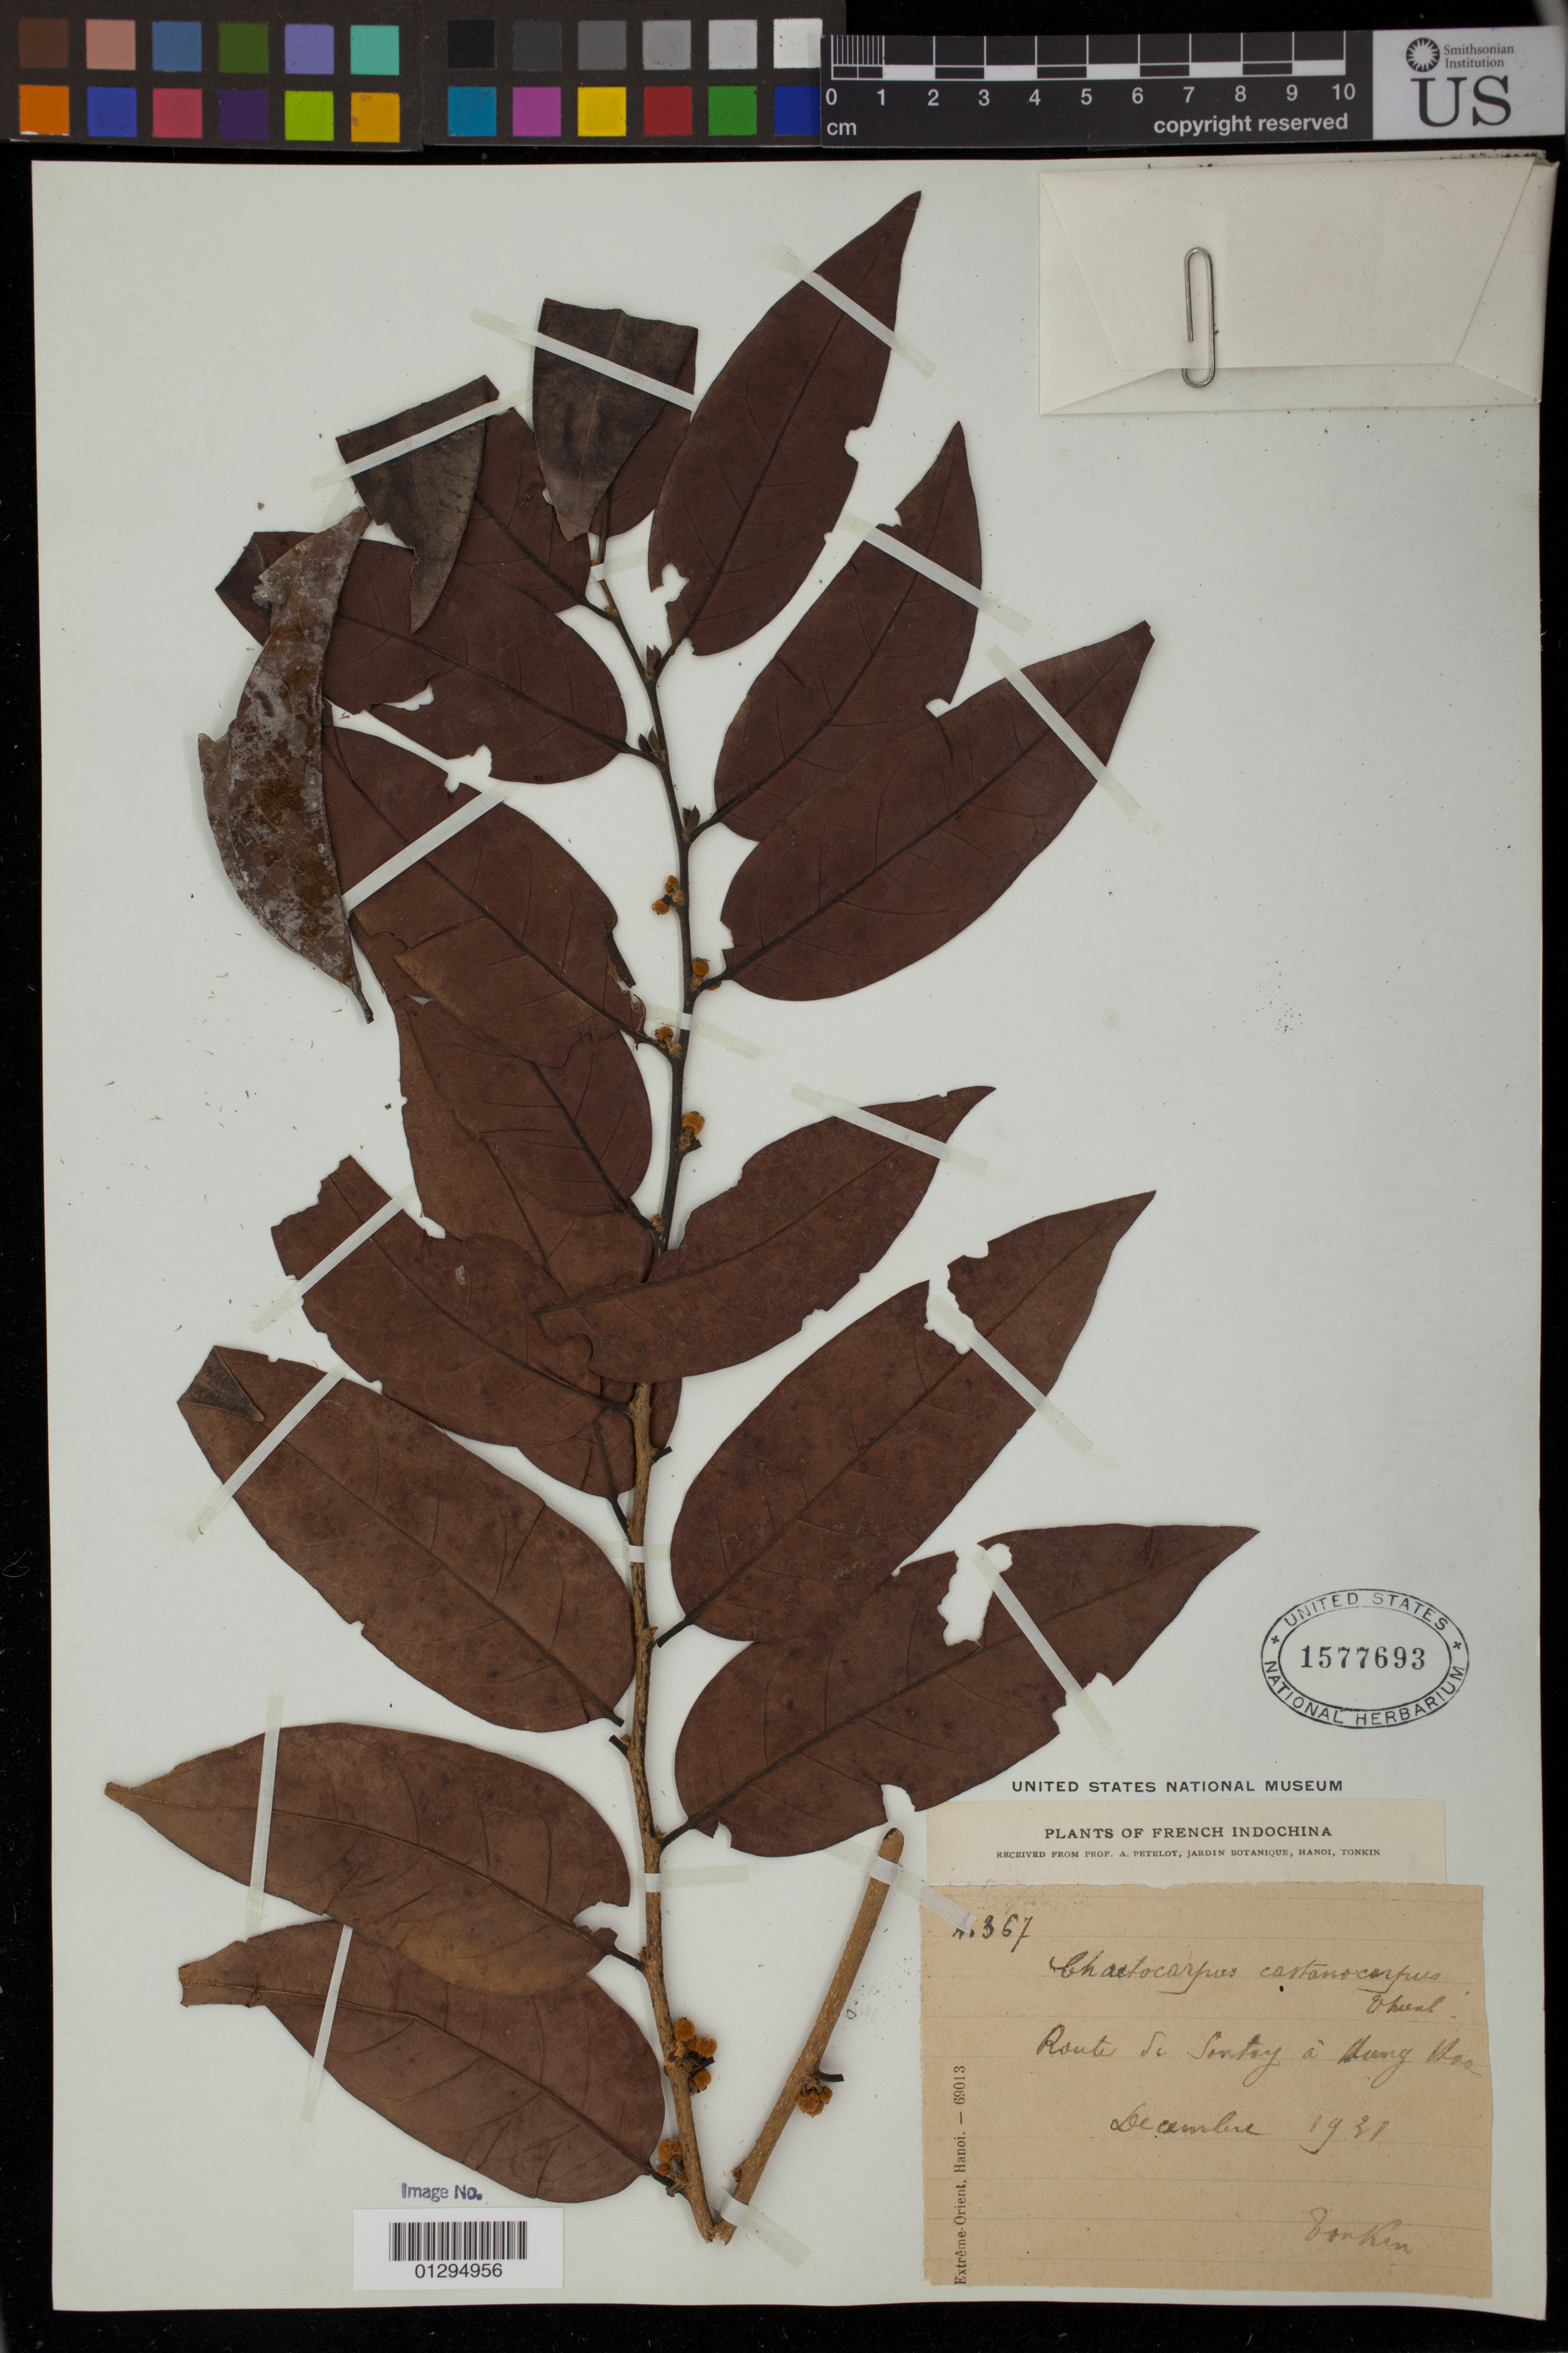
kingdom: Plantae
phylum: Tracheophyta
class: Magnoliopsida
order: Malpighiales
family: Peraceae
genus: Chaetocarpus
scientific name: Chaetocarpus castanocarpus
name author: (Roxb.) Thwaites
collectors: A. Petelot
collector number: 367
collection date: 1931-12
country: Vietnam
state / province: An Giang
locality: Tonkin. Route to Santay a Hung Hoa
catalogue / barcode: US 1577693